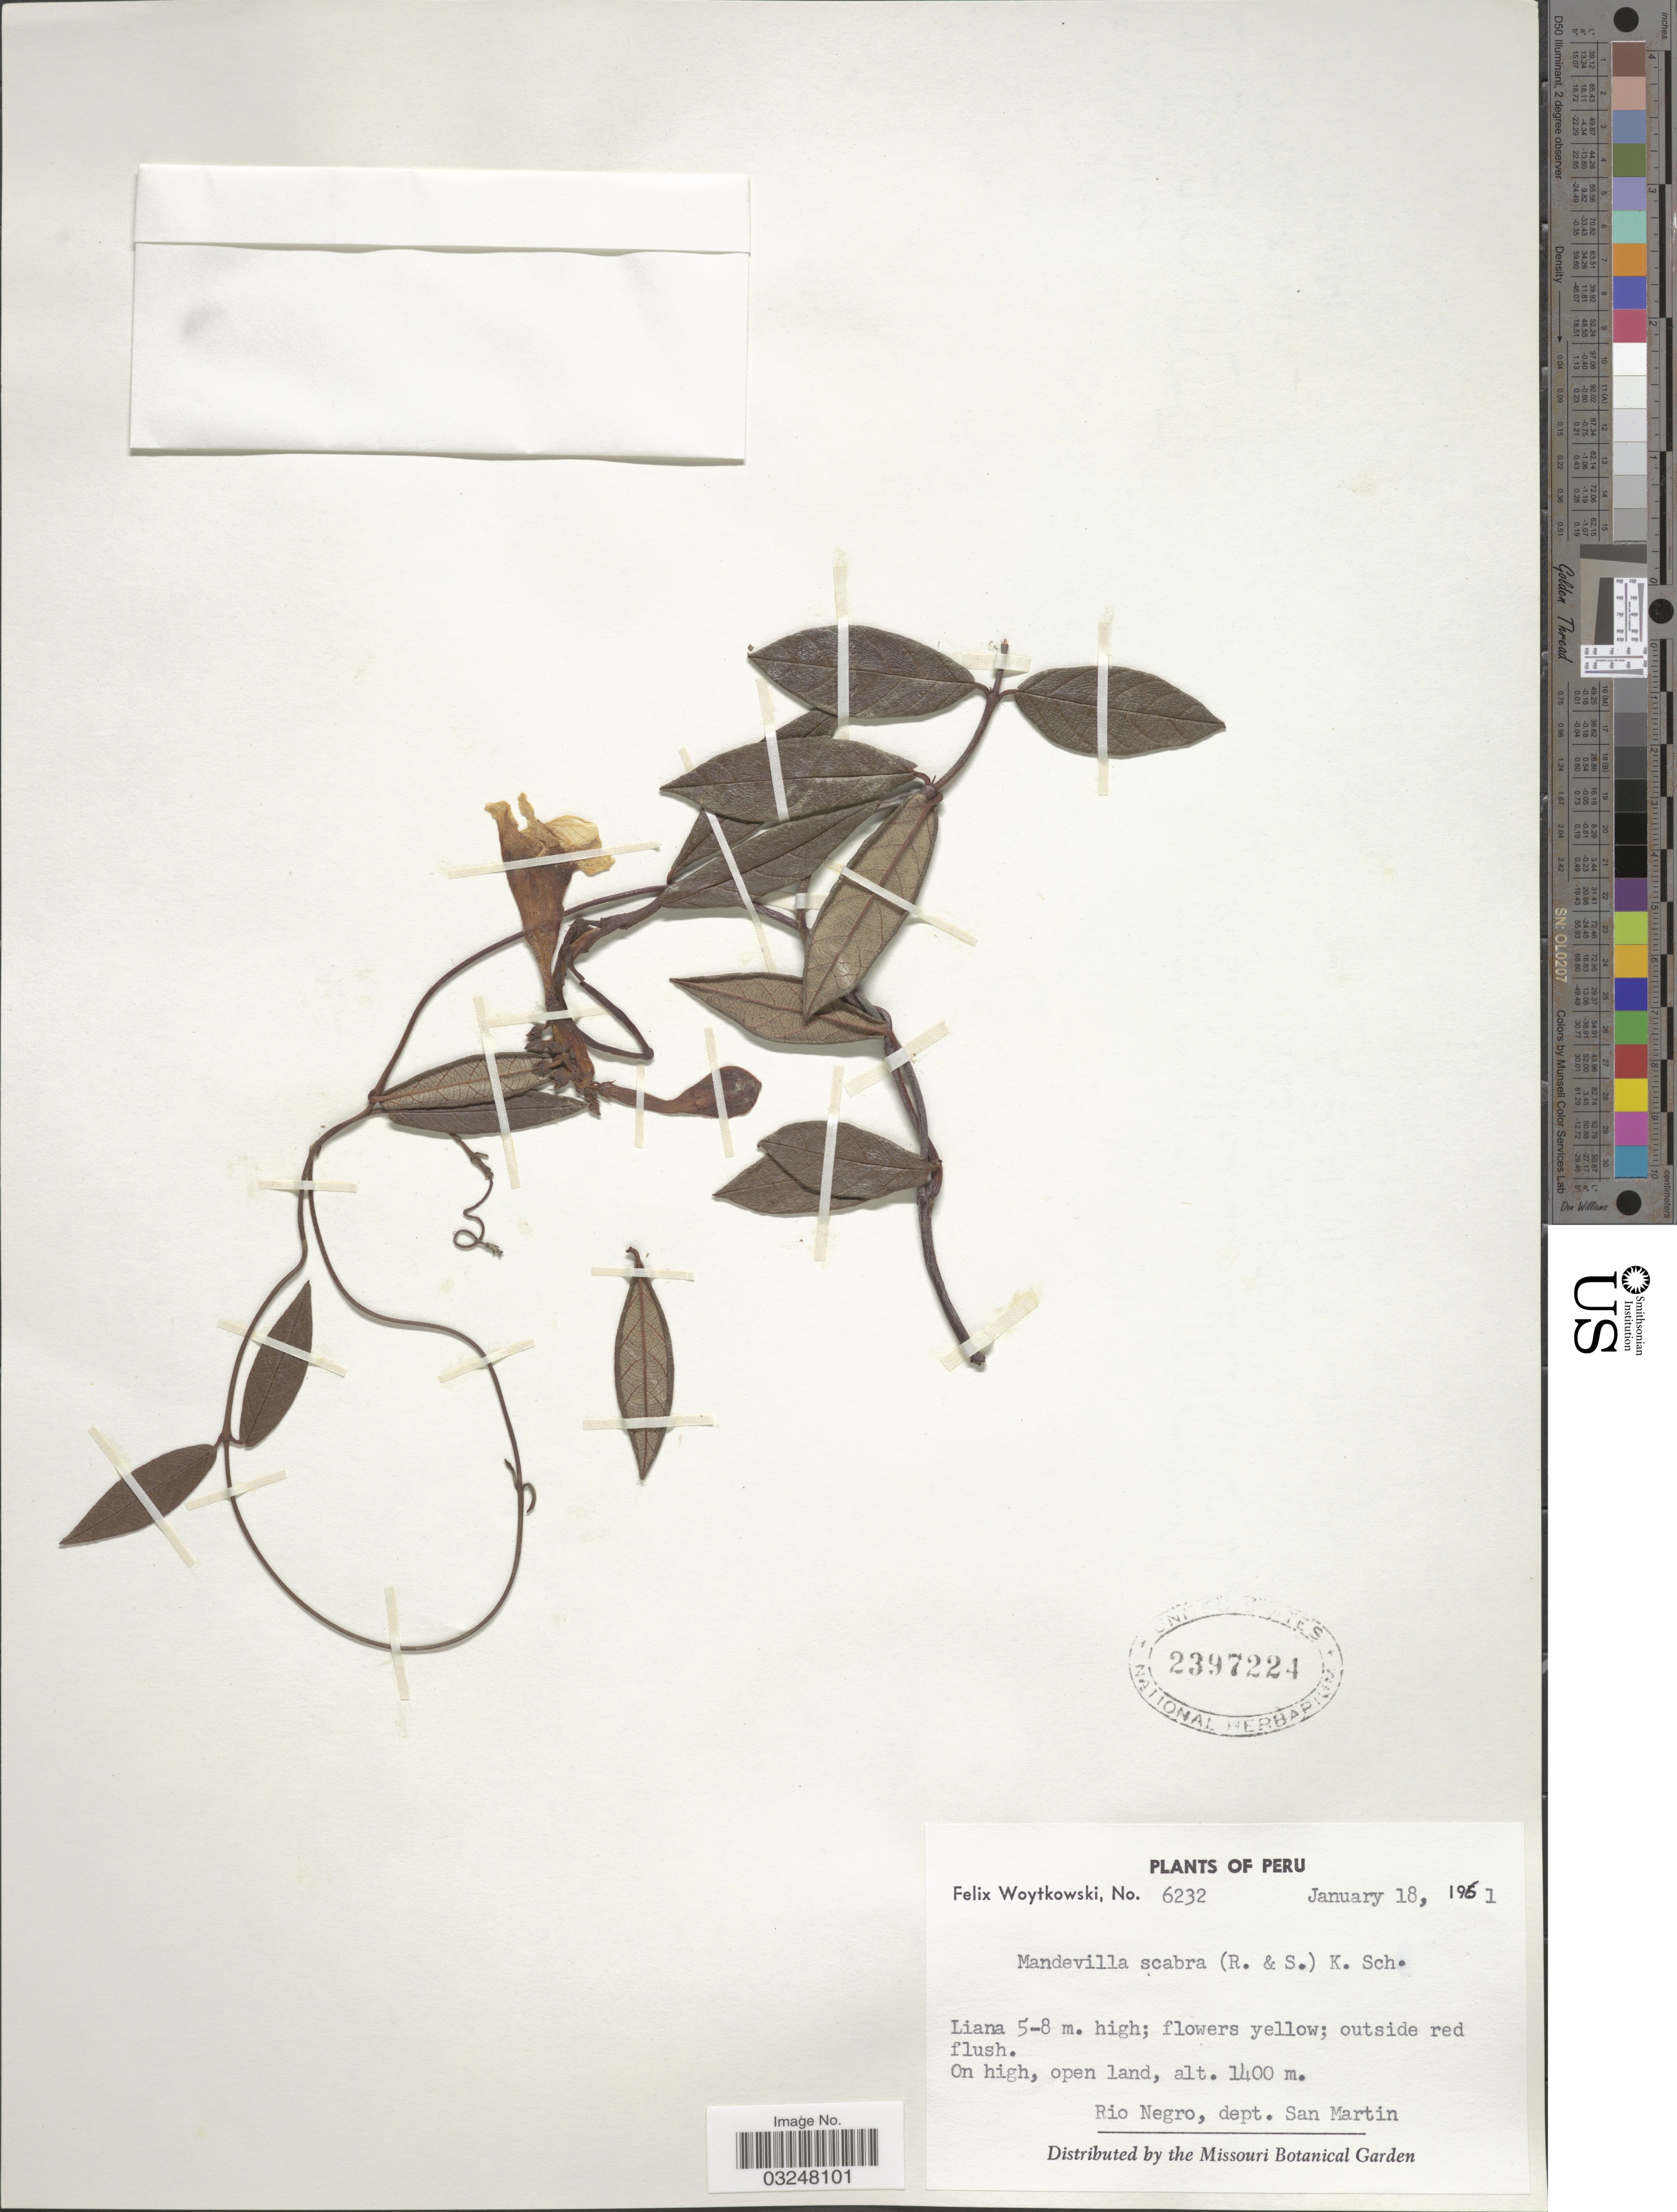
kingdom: Plantae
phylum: Tracheophyta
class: Magnoliopsida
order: Gentianales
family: Apocynaceae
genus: Mandevilla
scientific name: Mandevilla scabra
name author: (Hoffmanns. ex Roem. & Schult.) K. Schum.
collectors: F. Woytkowski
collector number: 6232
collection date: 1961-01-18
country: Peru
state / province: San Martín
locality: Rio Negro, dept. San Martin.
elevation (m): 1400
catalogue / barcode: US 2397224